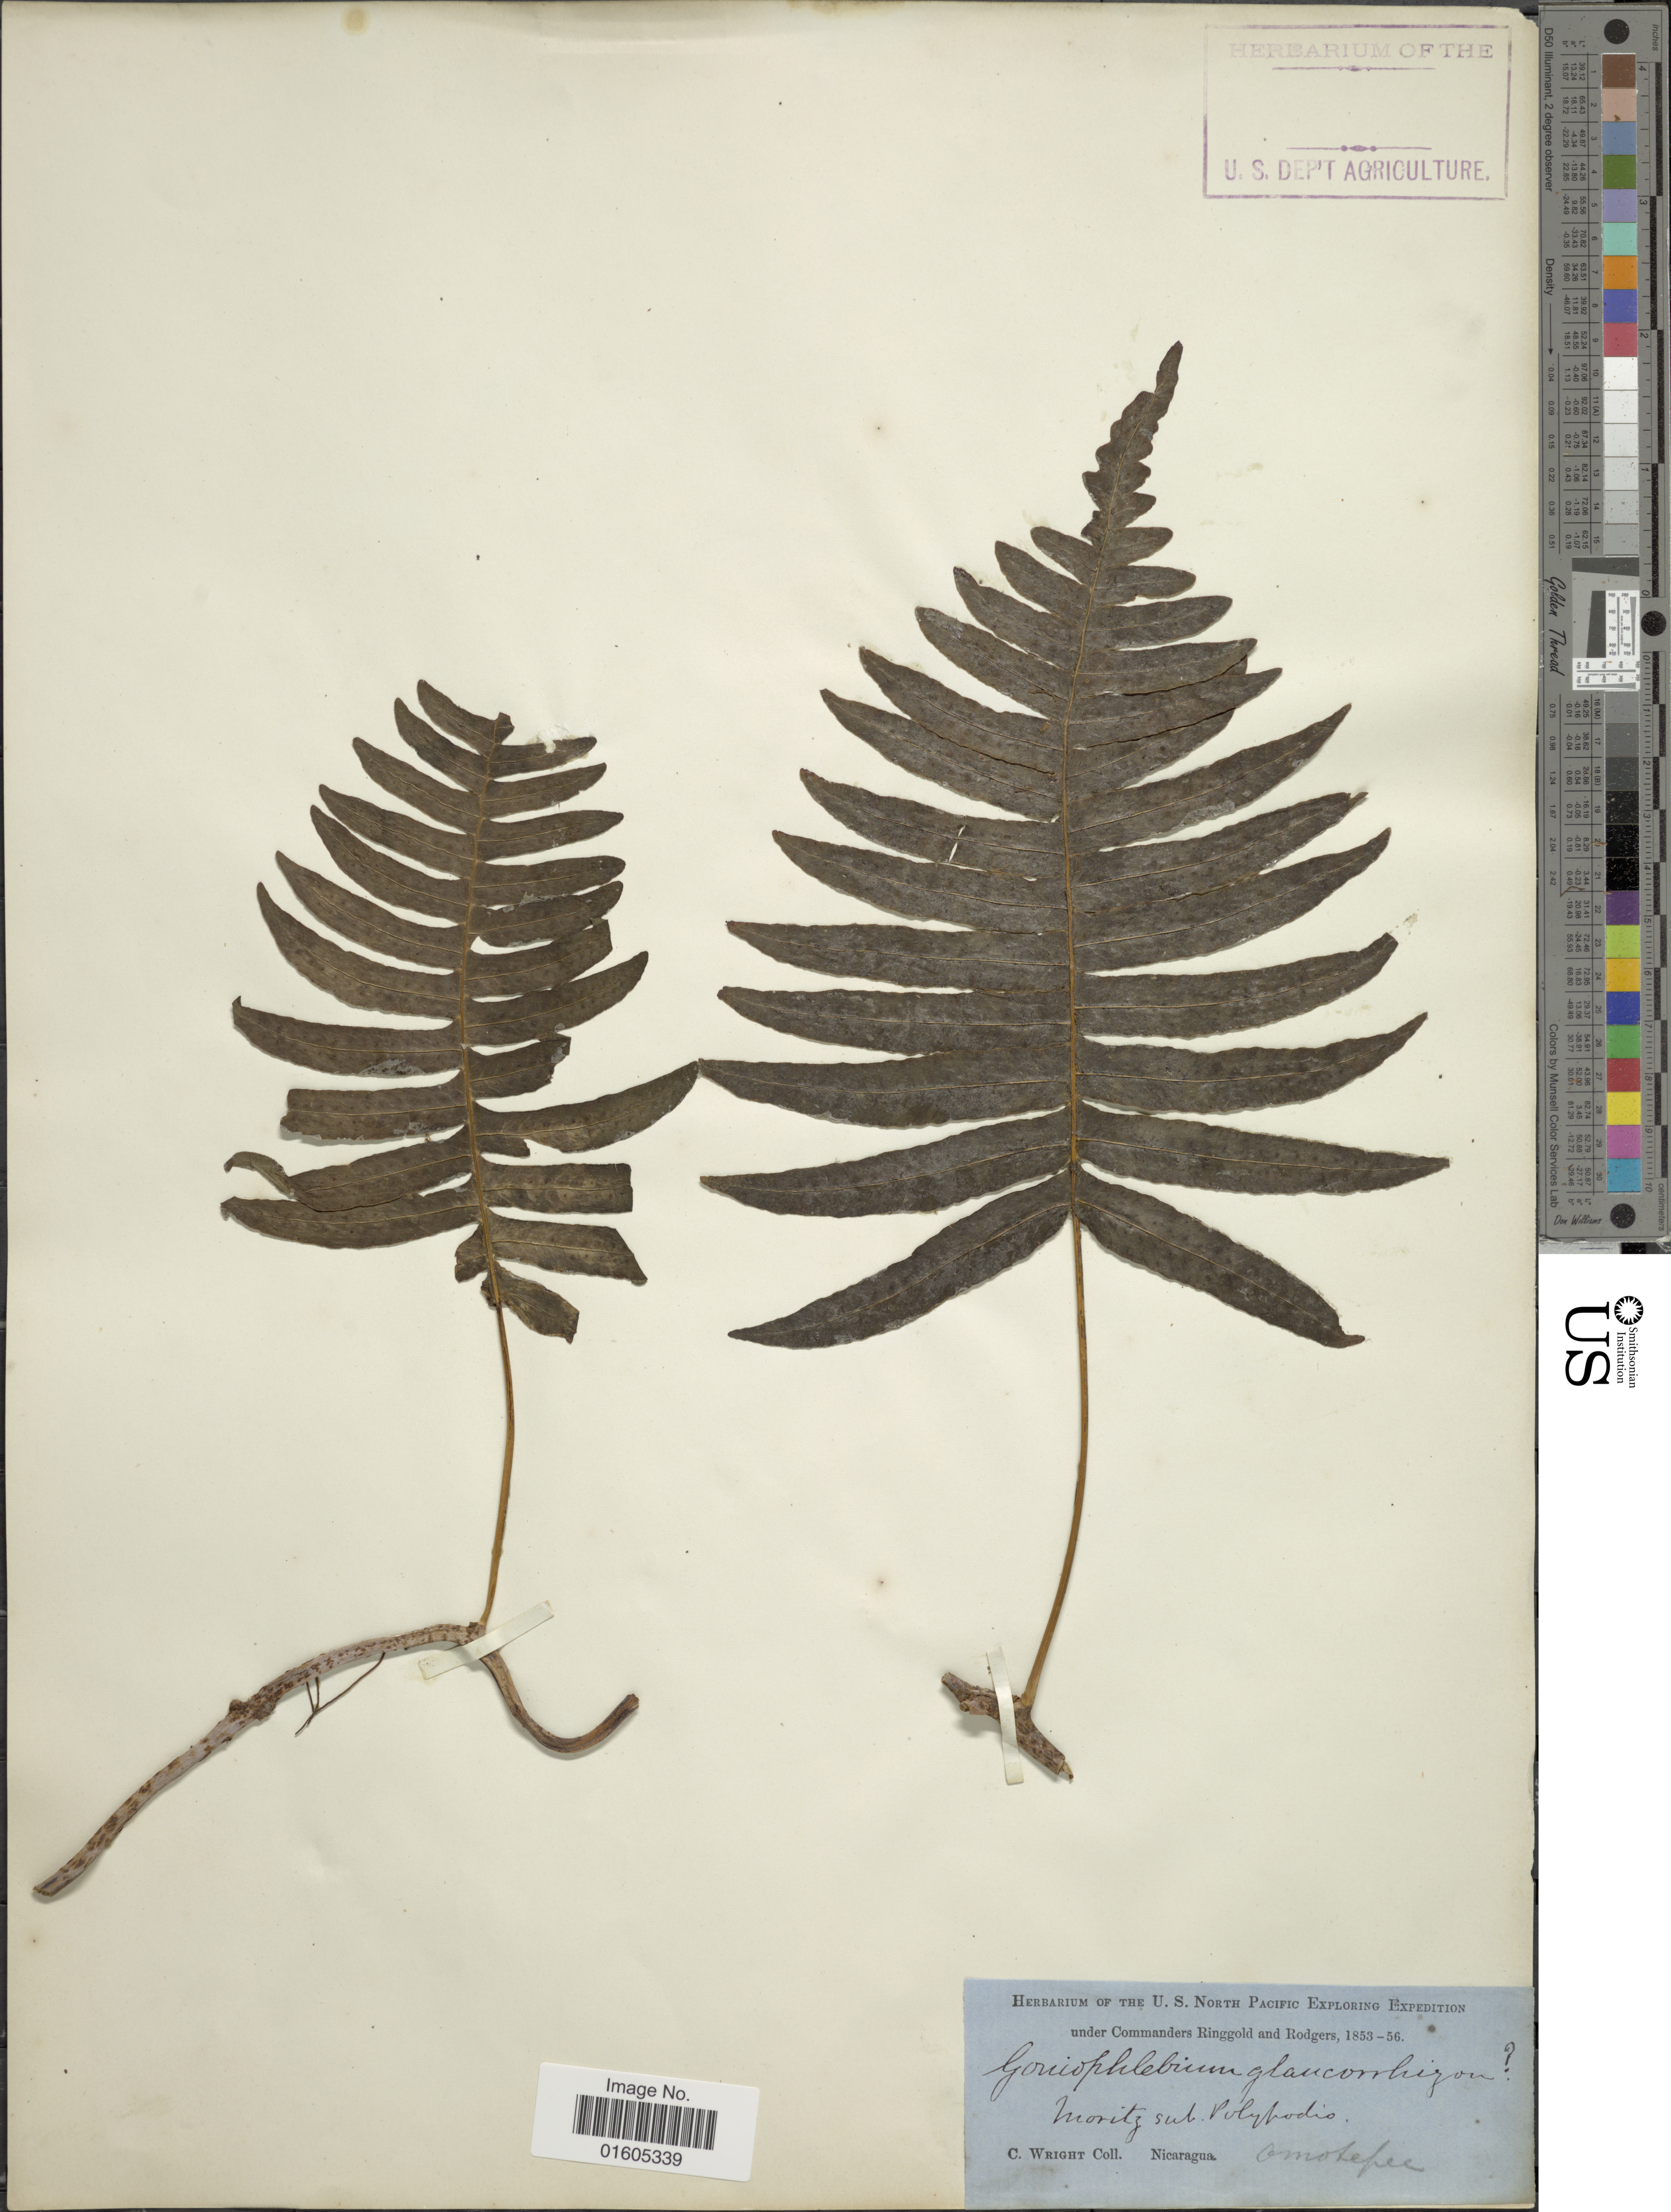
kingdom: Plantae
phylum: Tracheophyta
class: Polypodiopsida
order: Polypodiales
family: Polypodiaceae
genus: Serpocaulon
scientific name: Serpocaulon loriceum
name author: (L.) A.R. Sm.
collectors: C. Wright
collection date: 1853/1856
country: Nicaragua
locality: Omotepec